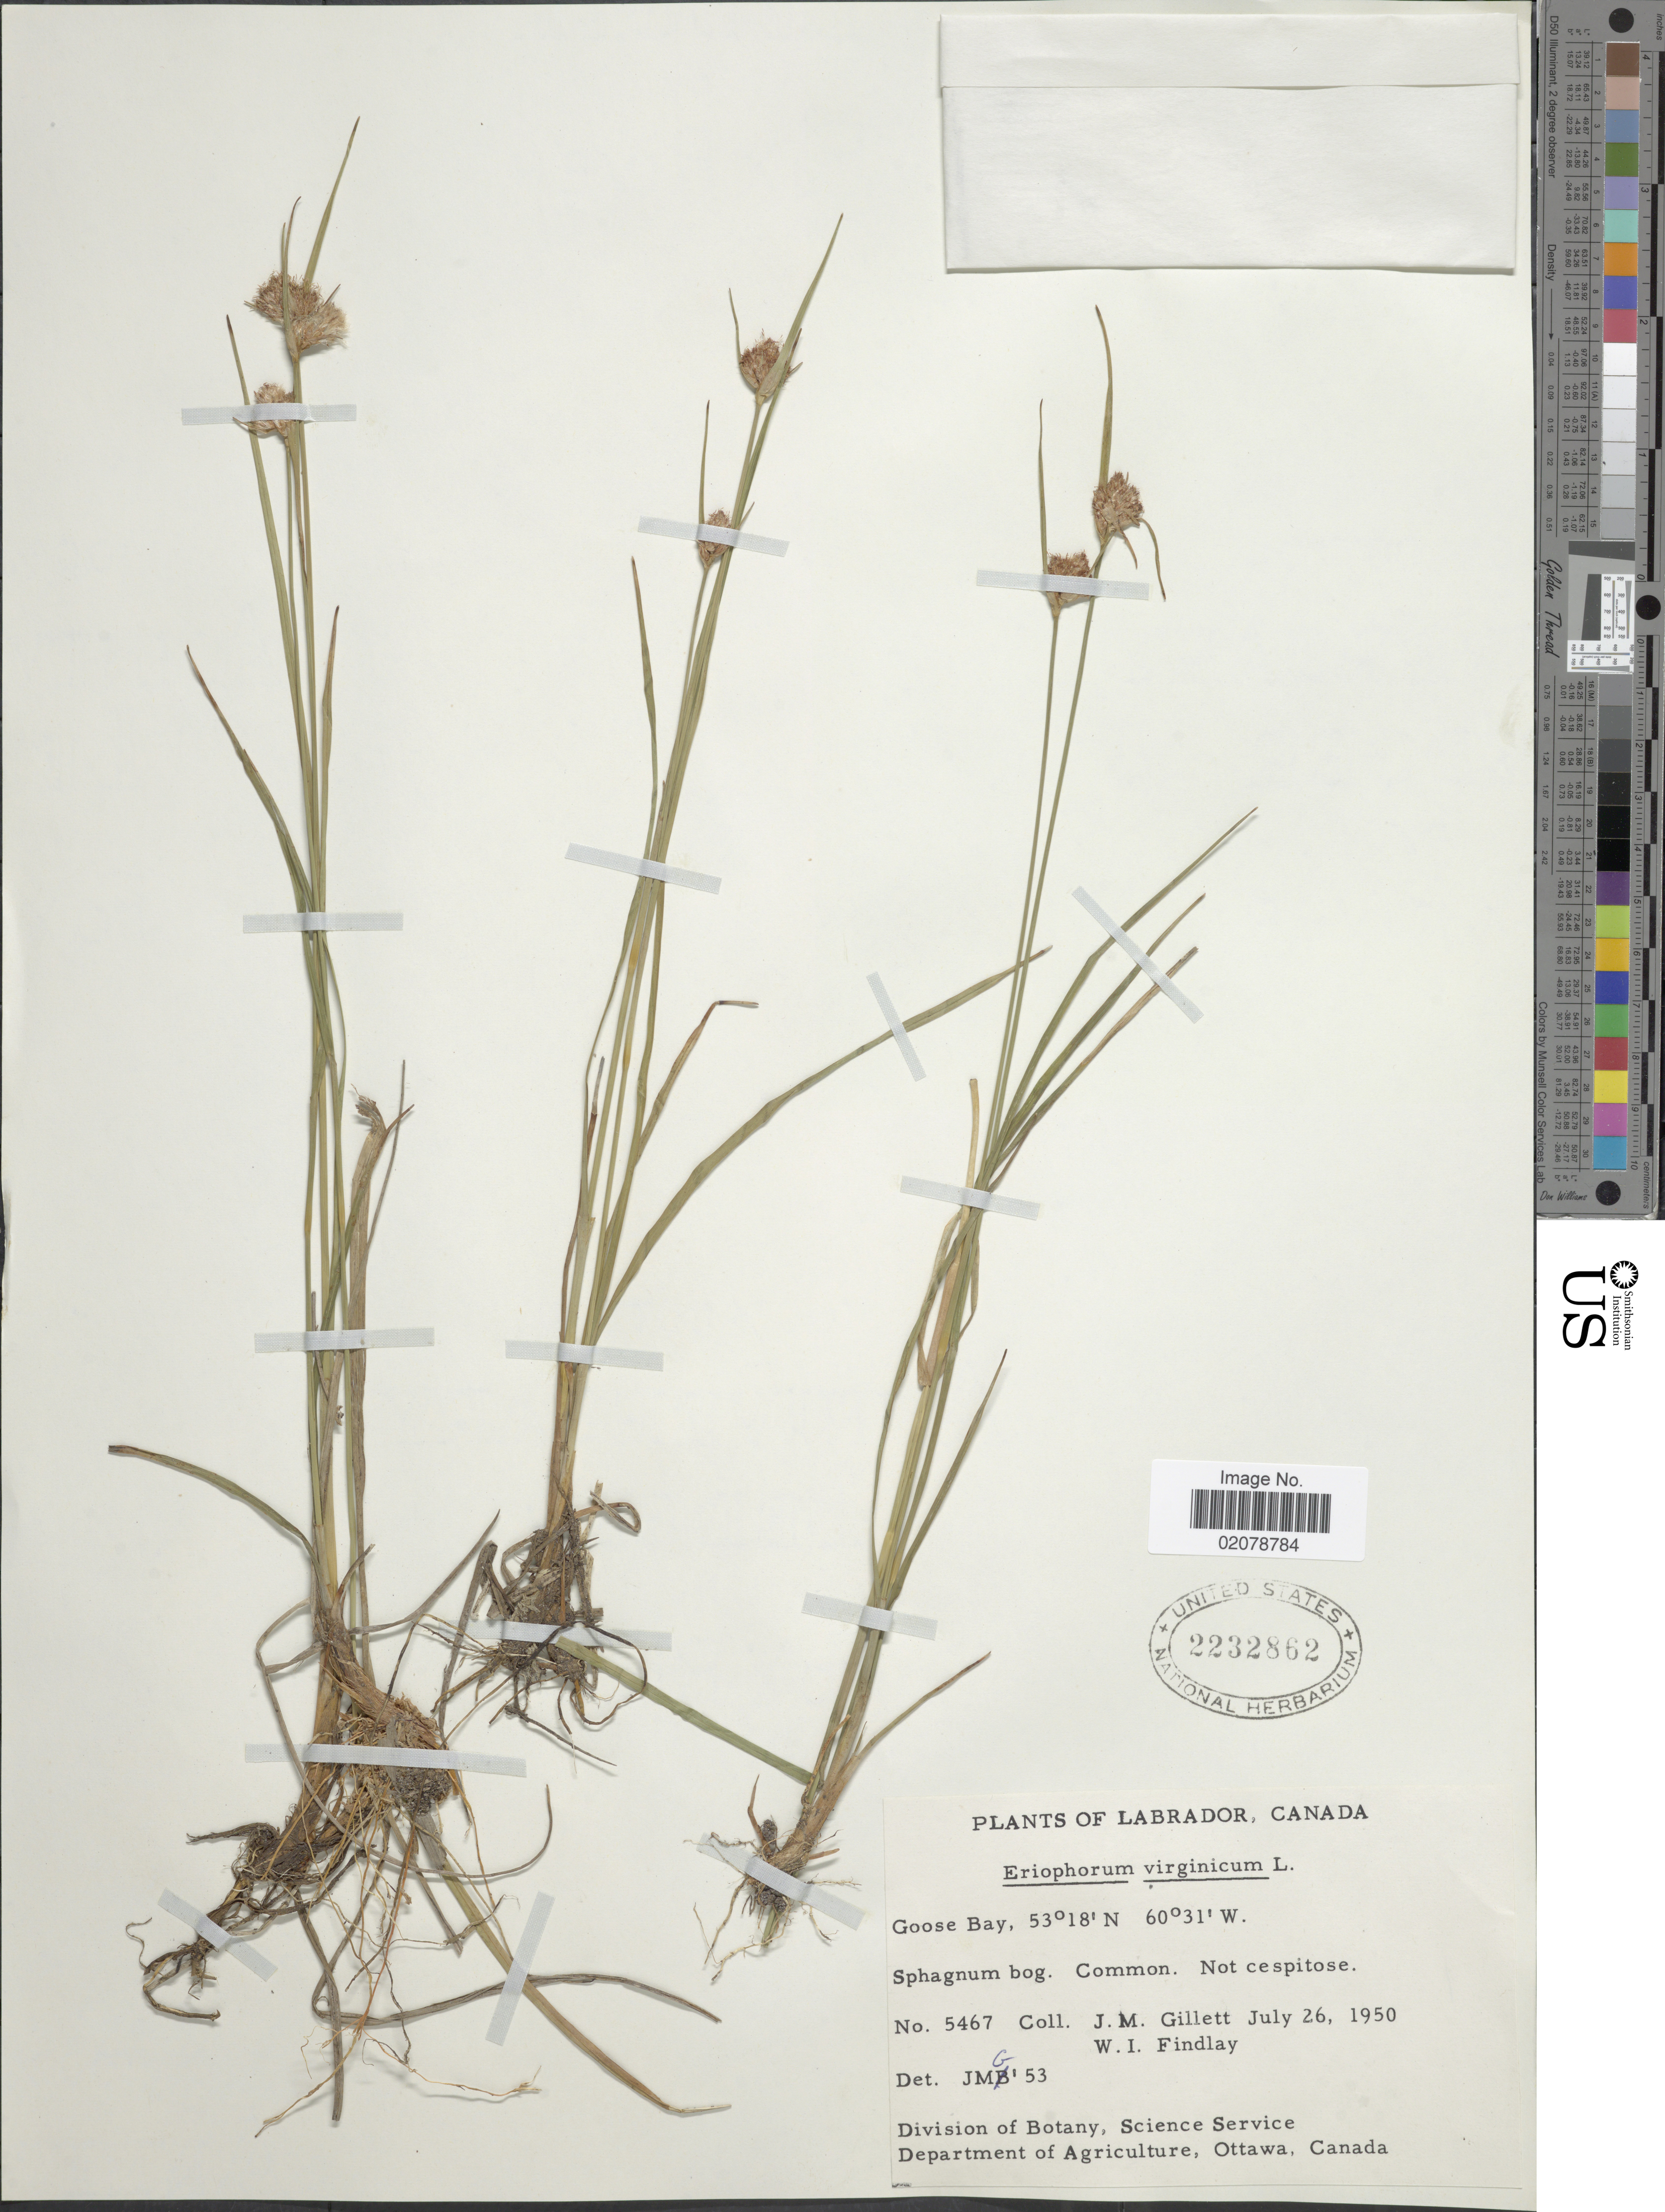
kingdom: Plantae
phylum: Tracheophyta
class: Liliopsida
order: Poales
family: Cyperaceae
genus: Eriophorum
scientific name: Eriophorum virginicum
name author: L.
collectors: J. M. Gillett & W. Findlay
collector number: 5467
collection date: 1950-07-26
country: Canada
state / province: Newfoundland and Labrador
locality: Labrador. Goose Bay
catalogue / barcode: US 2232862